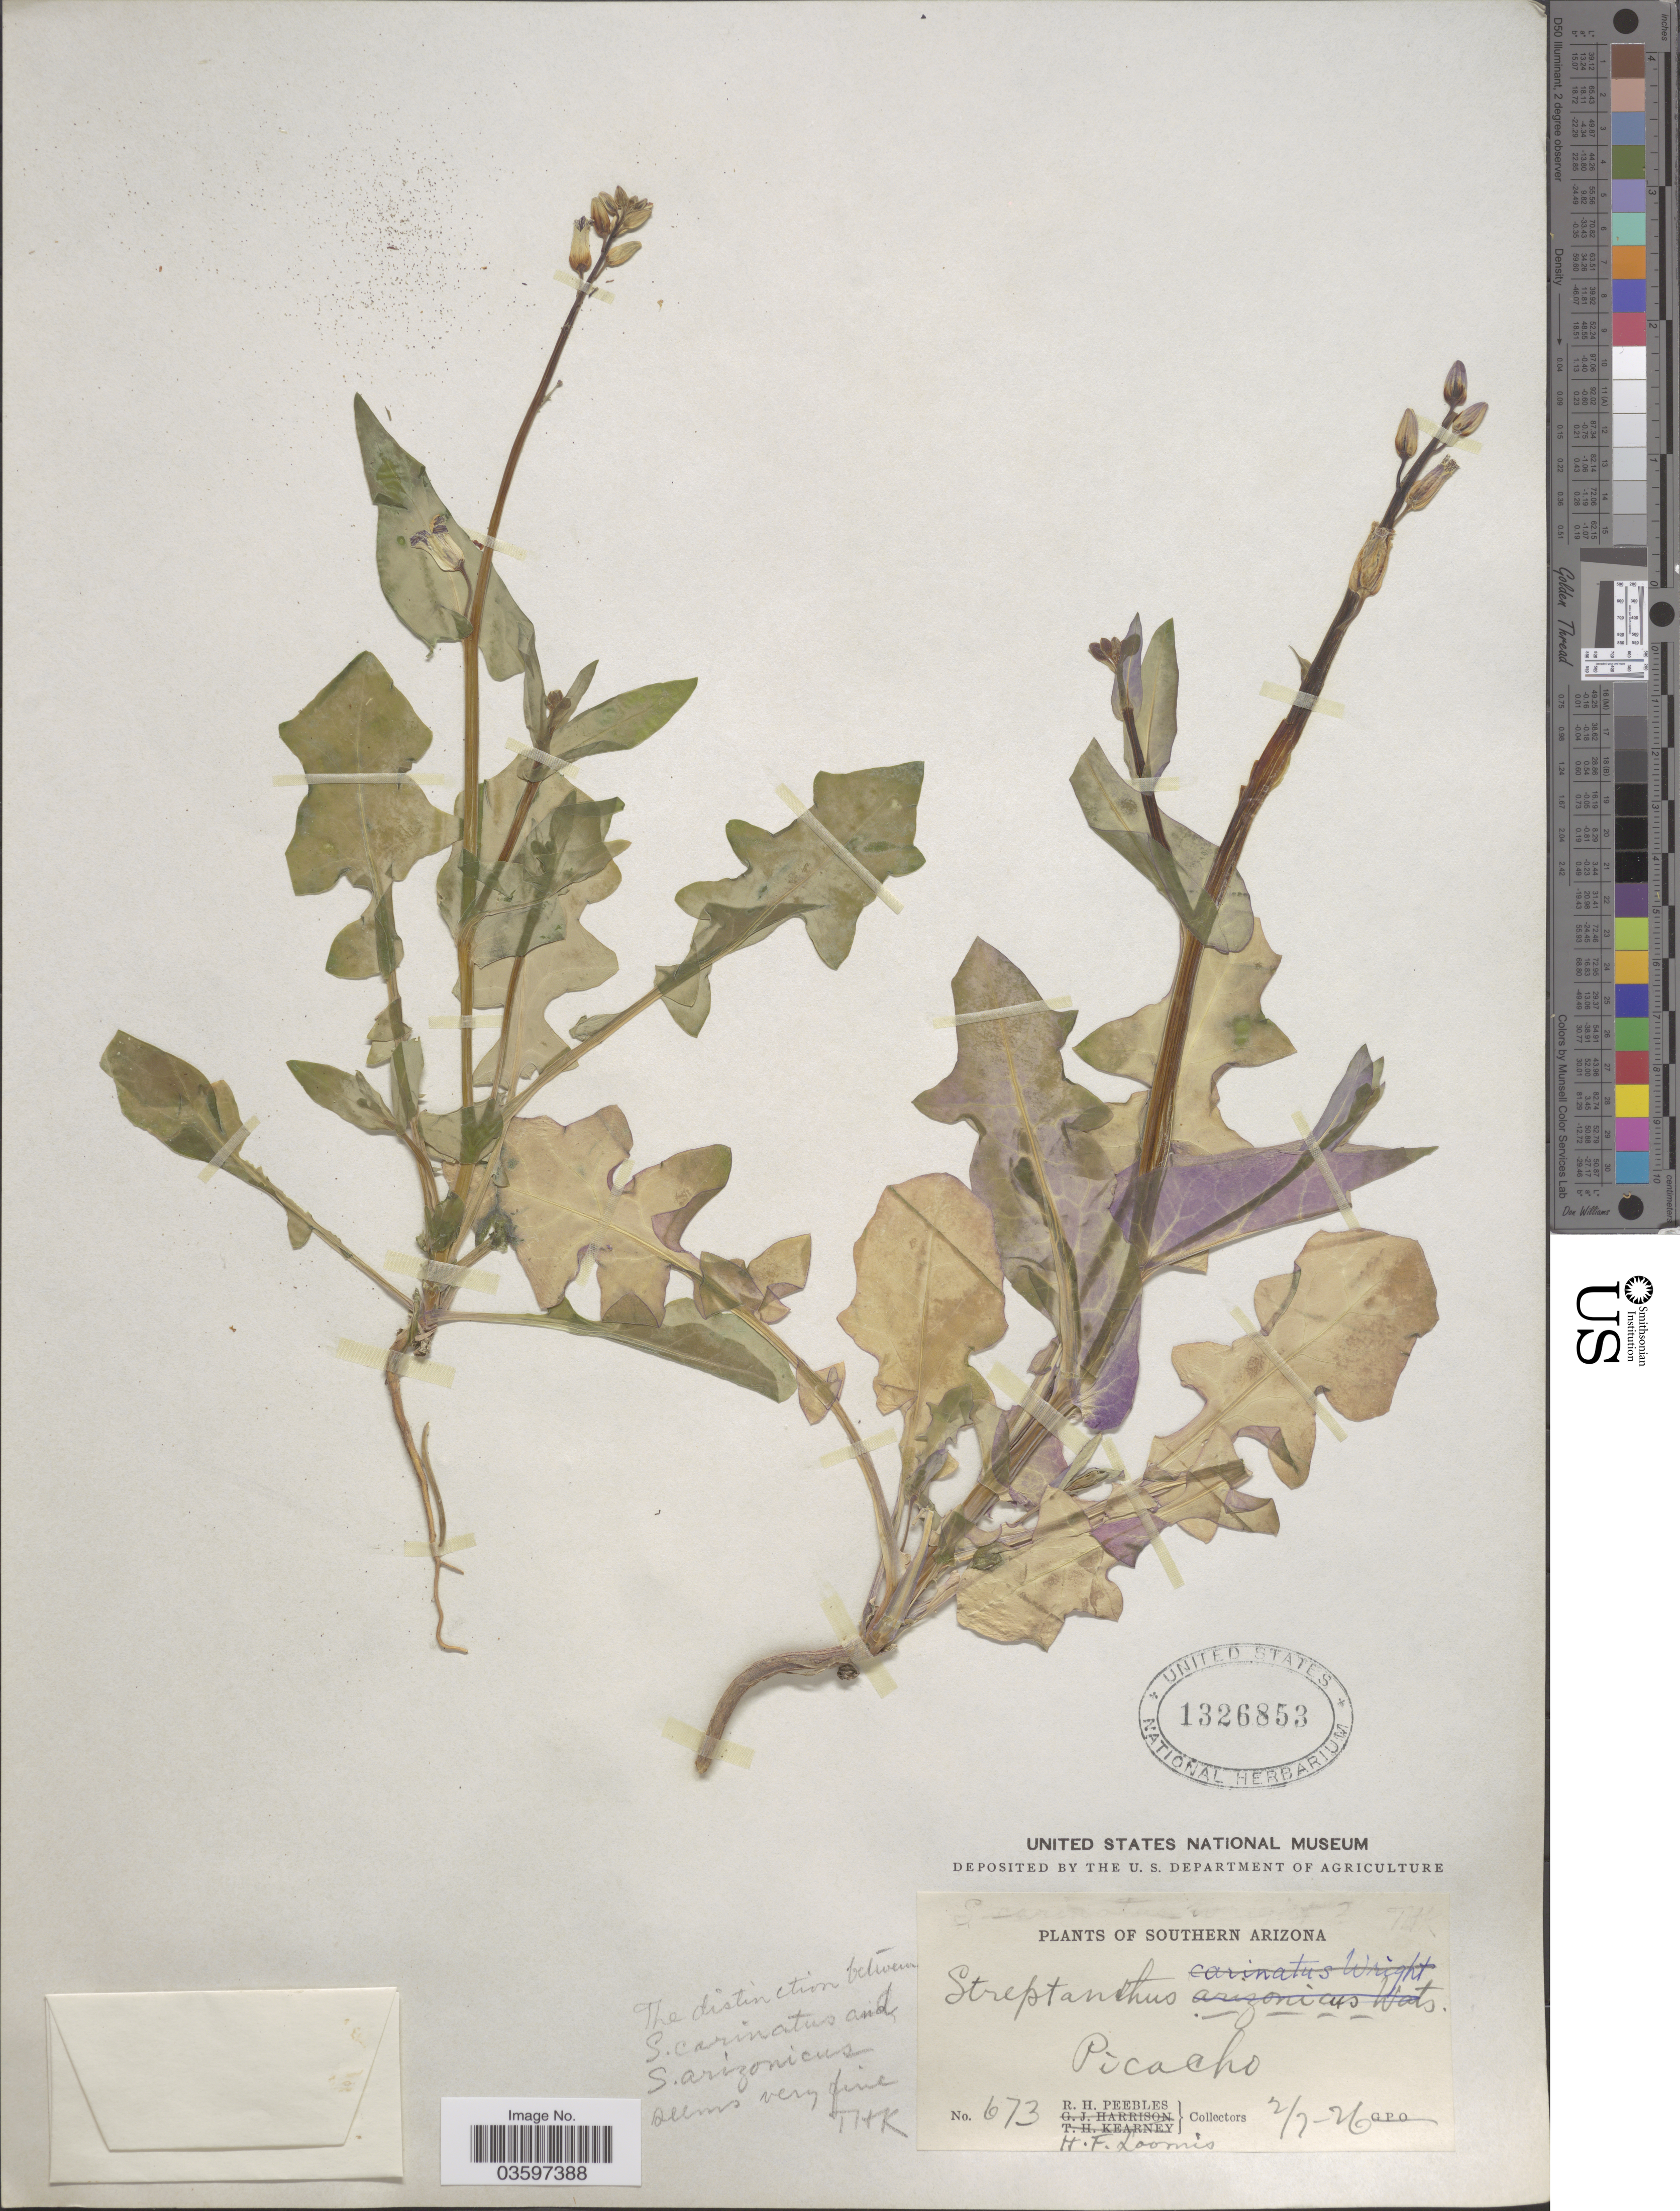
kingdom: Plantae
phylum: Tracheophyta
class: Magnoliopsida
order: Brassicales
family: Brassicaceae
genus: Streptanthus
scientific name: Streptanthus arizonicus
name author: S. Watson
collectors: R. H. Peebles & H. F. Loomis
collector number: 673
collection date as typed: Transcribed d/m/y: 7/2/26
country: United States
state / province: Arizona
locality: Southern Arizona. Picacho.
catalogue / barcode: US 1326853